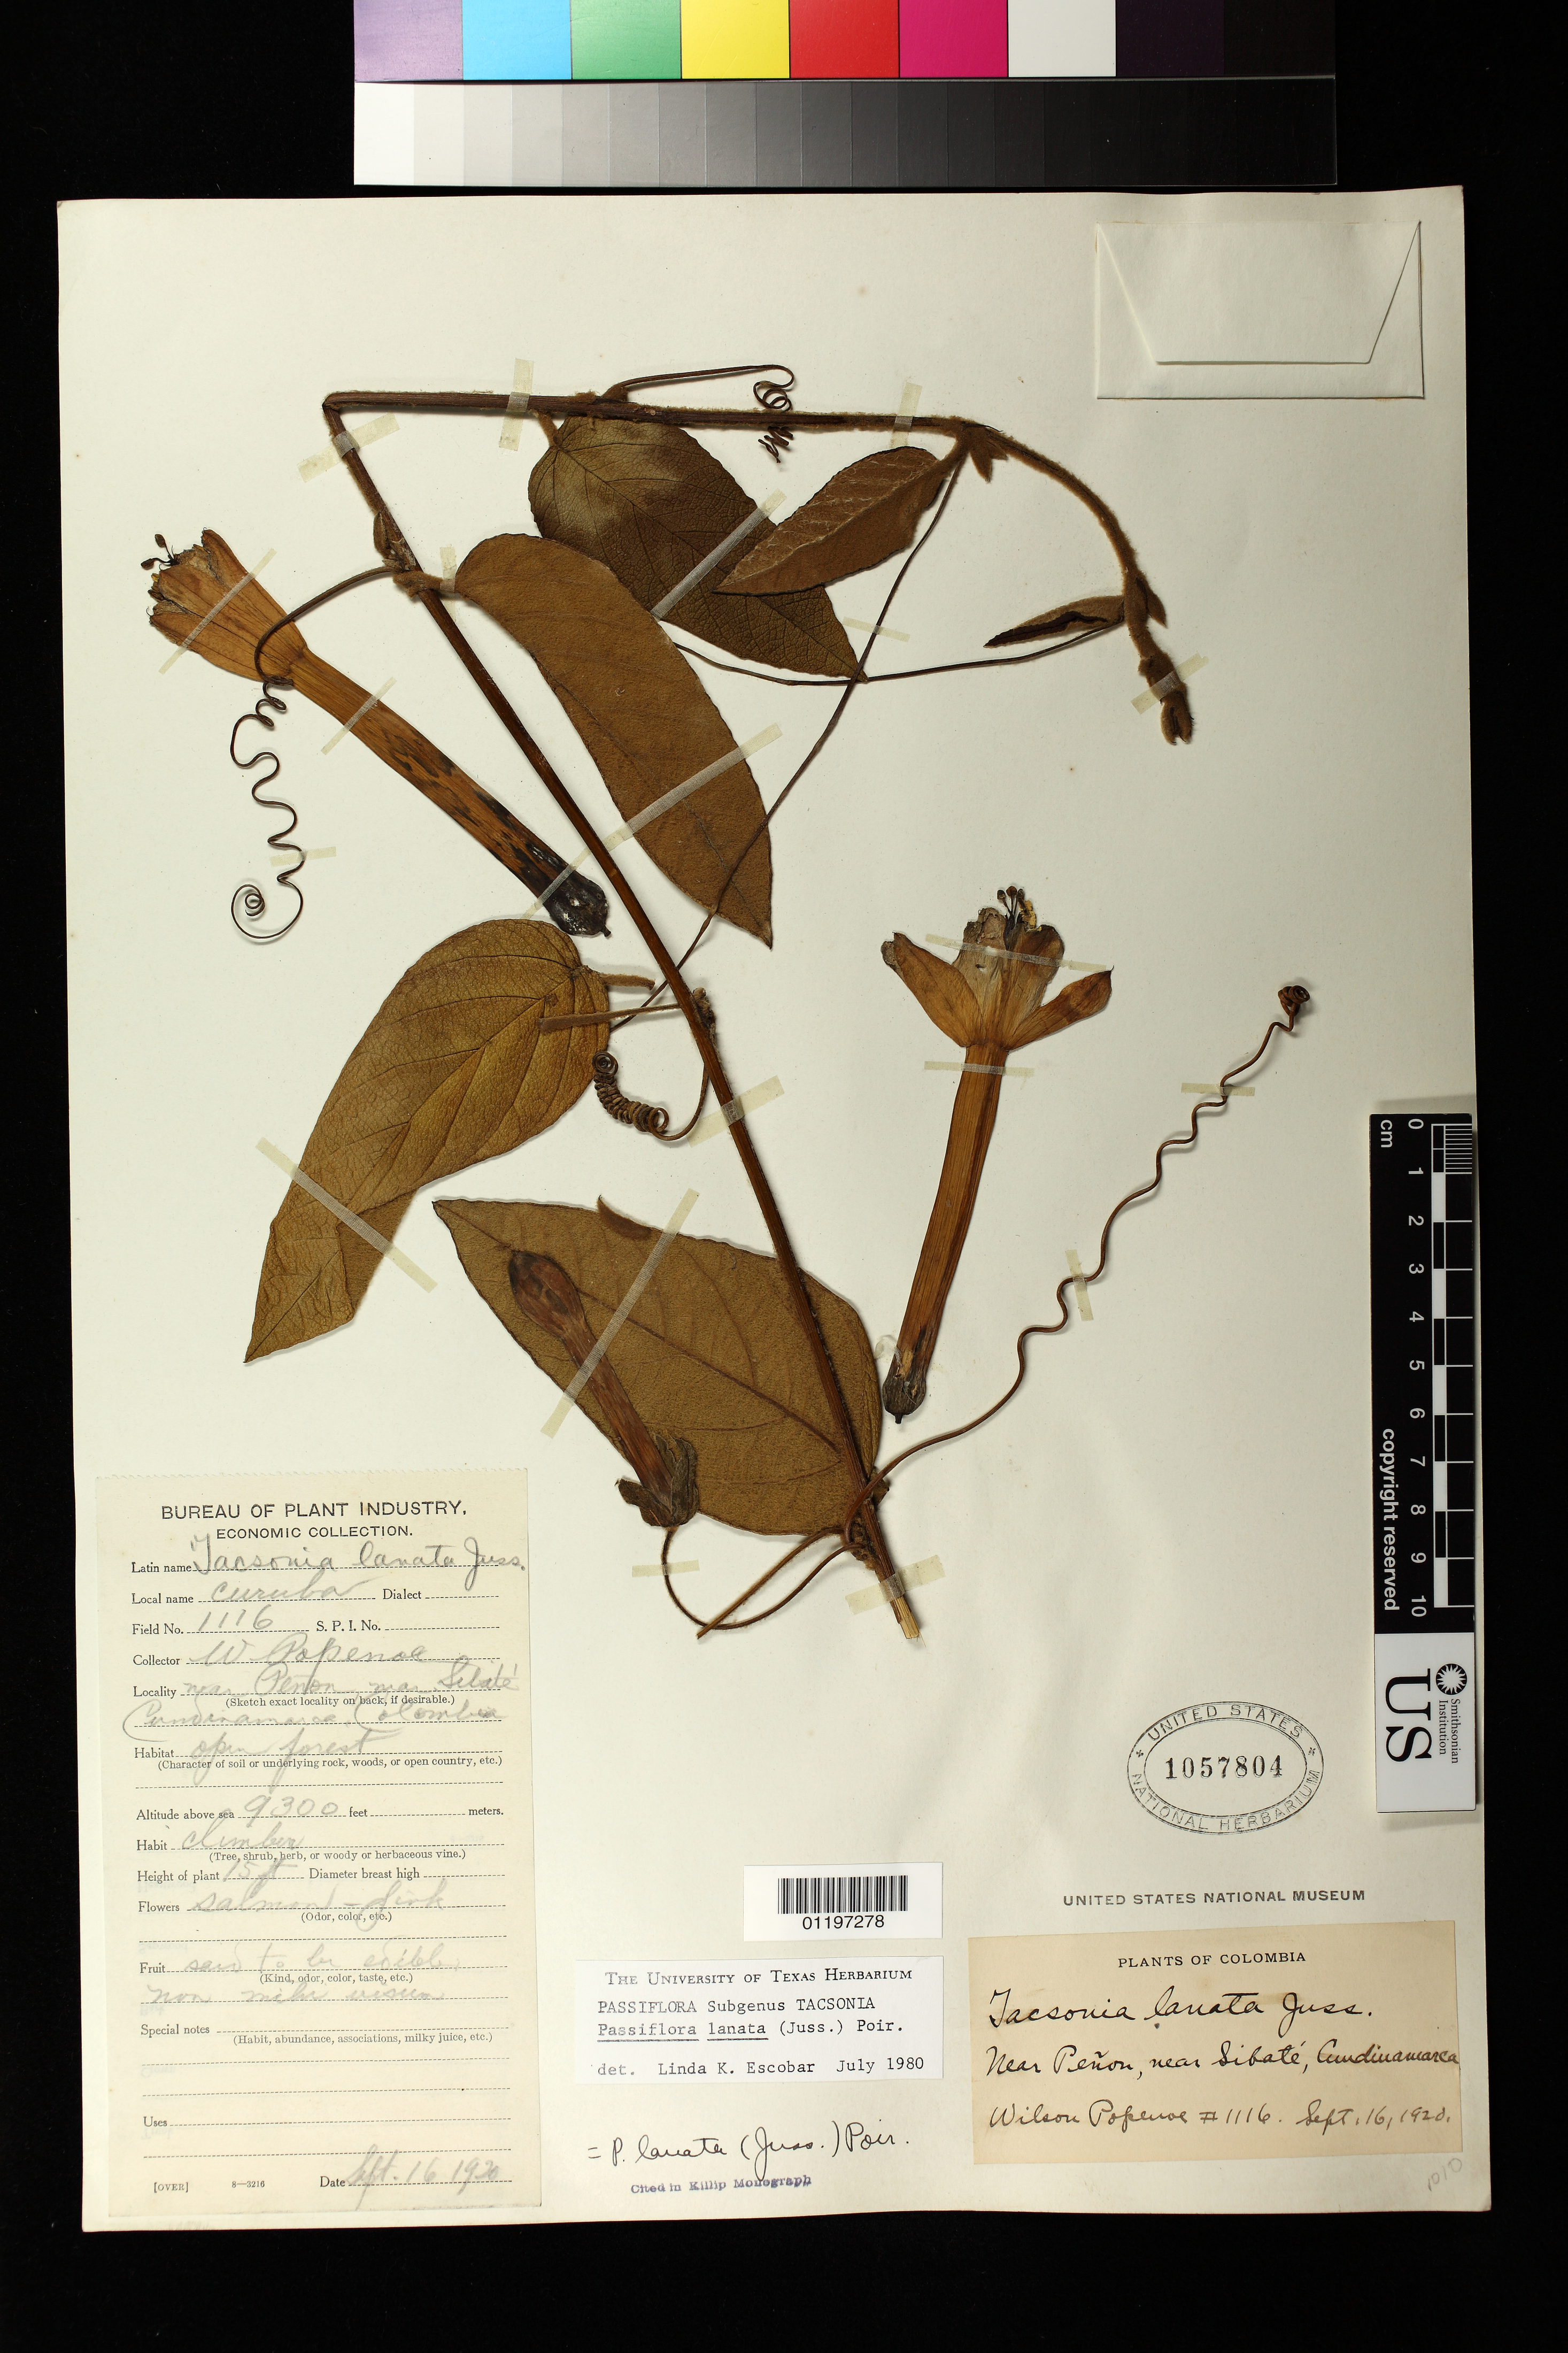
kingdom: Plantae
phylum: Tracheophyta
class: Magnoliopsida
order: Malpighiales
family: Passifloraceae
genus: Passiflora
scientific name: Passiflora lanata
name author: (Juss.) Poir.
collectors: W. Popenoe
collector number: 1116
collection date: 1920-09-16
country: Colombia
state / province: Cundinamarca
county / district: Sibaté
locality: Near Peñon, near Sibaté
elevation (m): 2835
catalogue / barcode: US 1057804